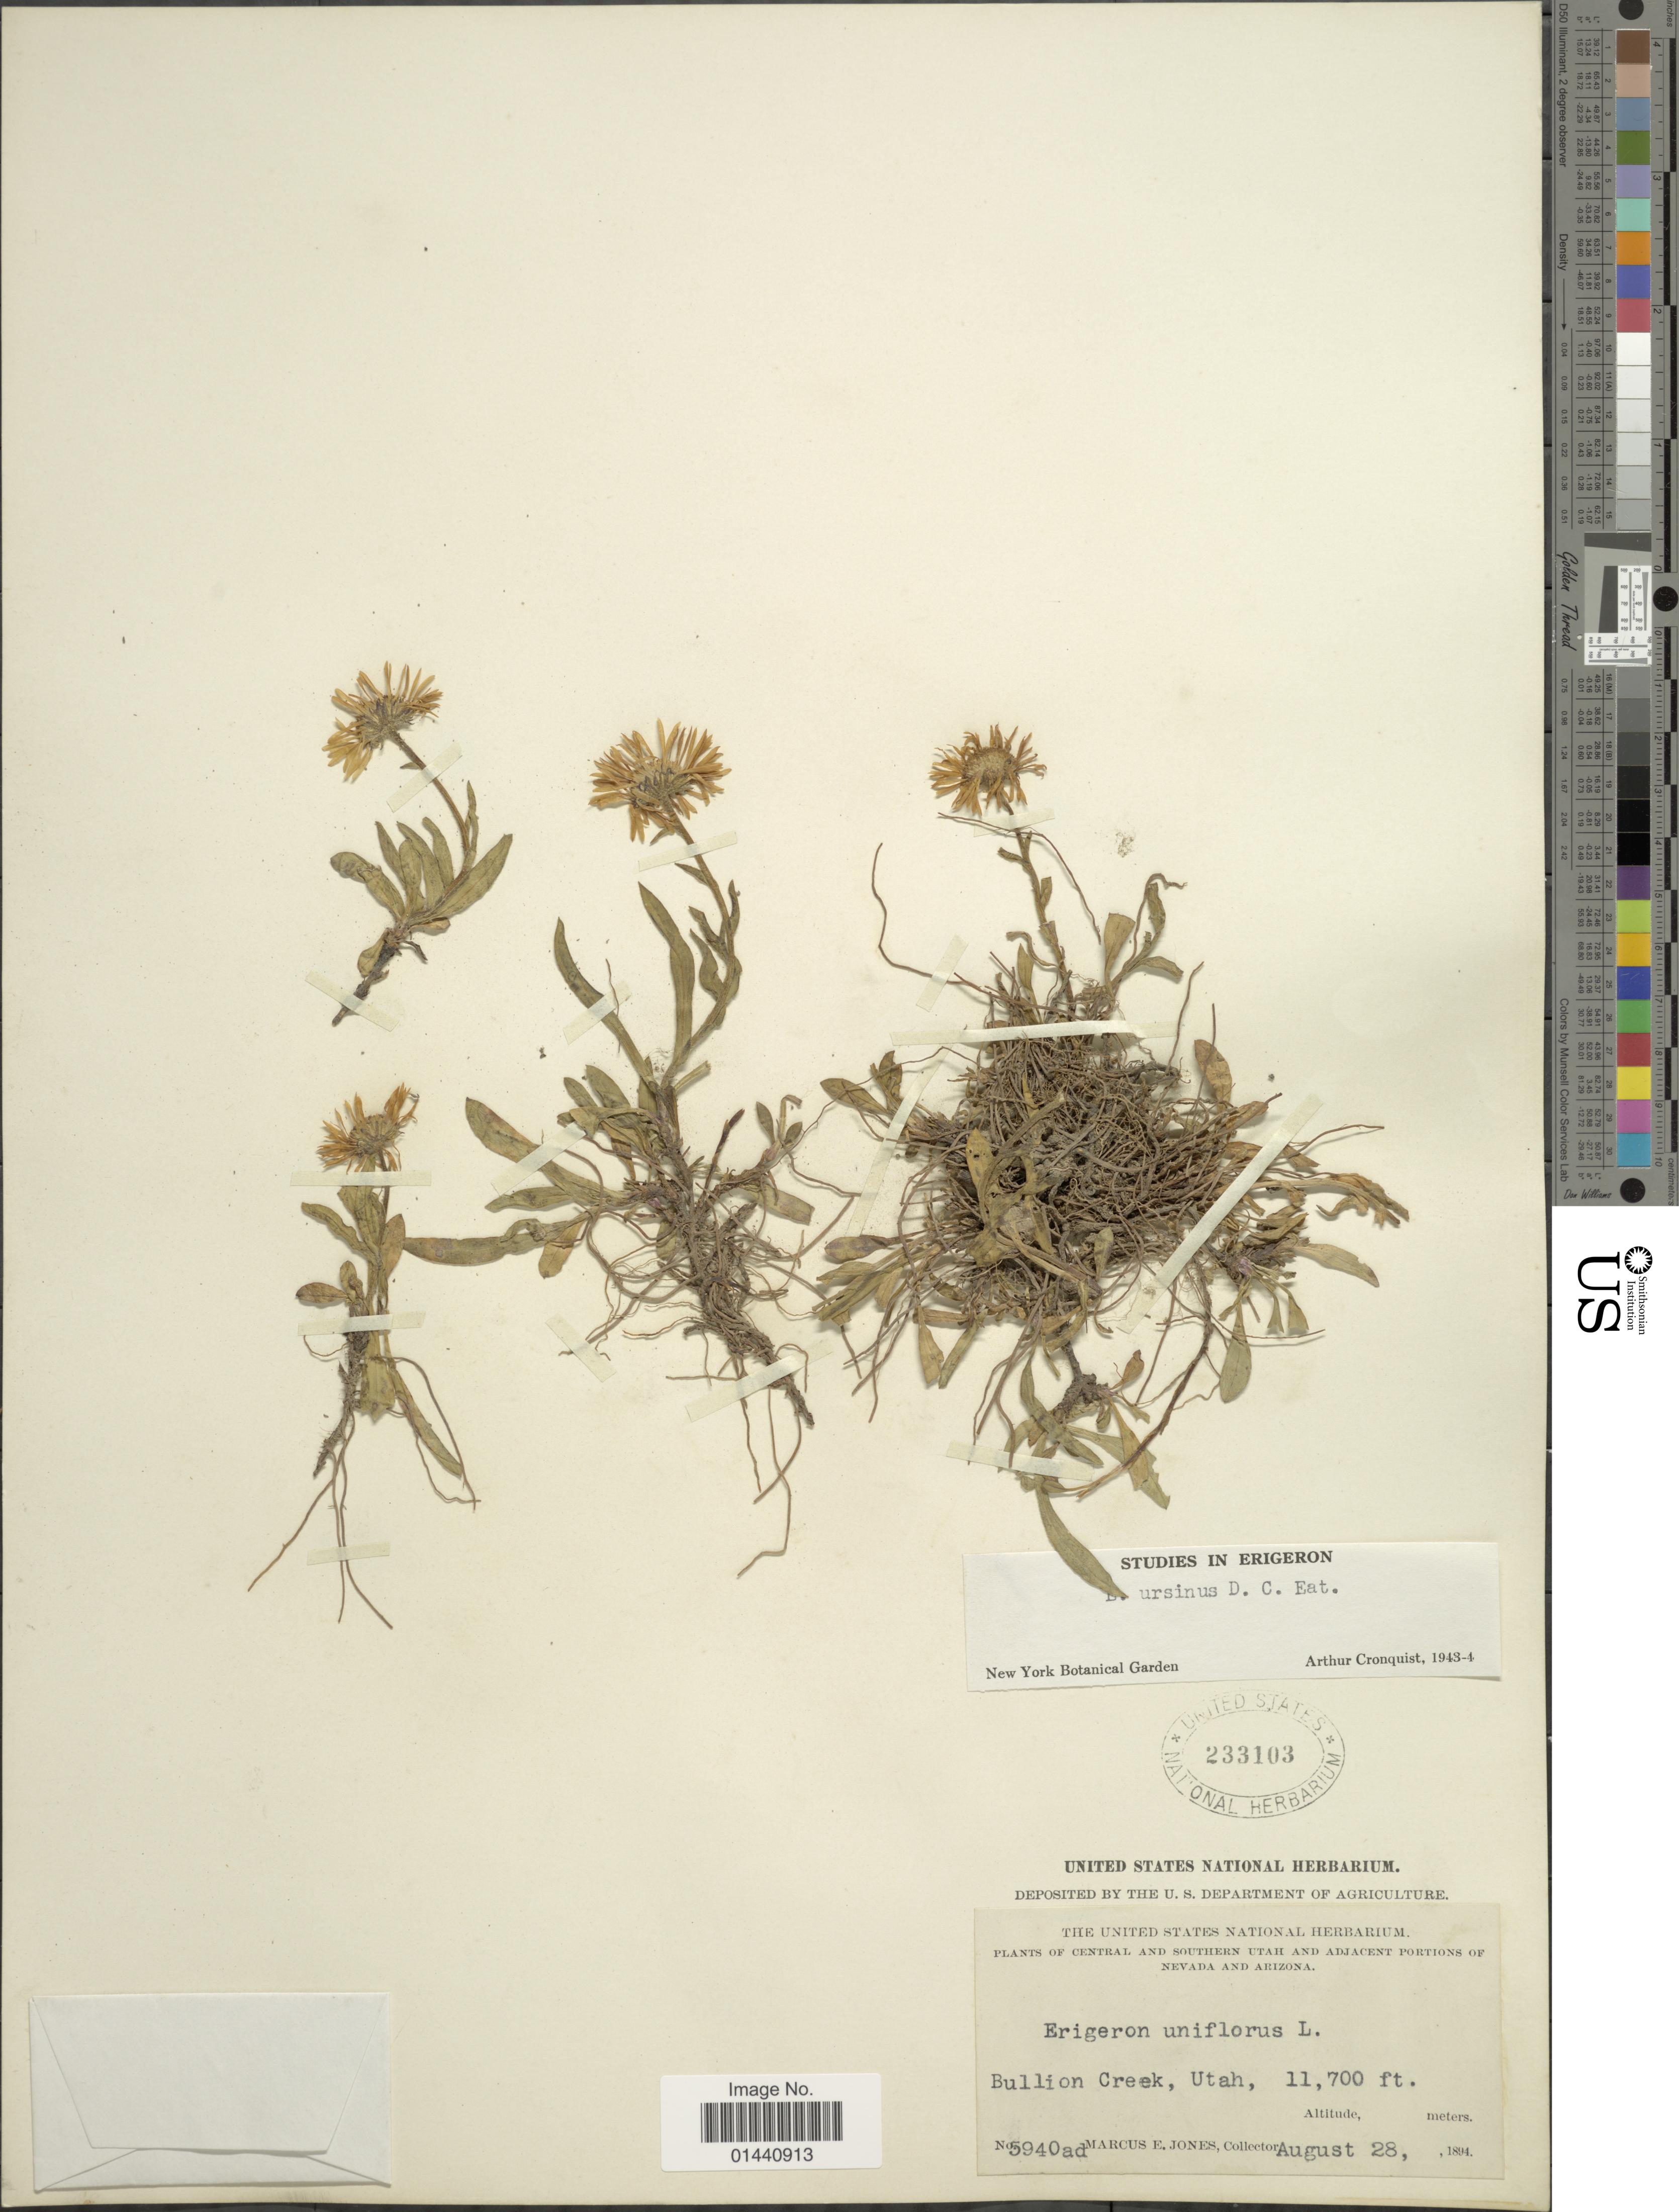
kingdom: Plantae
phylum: Tracheophyta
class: Magnoliopsida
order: Asterales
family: Asteraceae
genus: Erigeron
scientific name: Erigeron ursinus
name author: D.C. Eaton in C. King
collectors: M. E. Jones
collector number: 5940ad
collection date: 1894-08-28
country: United States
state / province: Utah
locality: Bullion Creek.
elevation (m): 3566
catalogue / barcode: US 233103